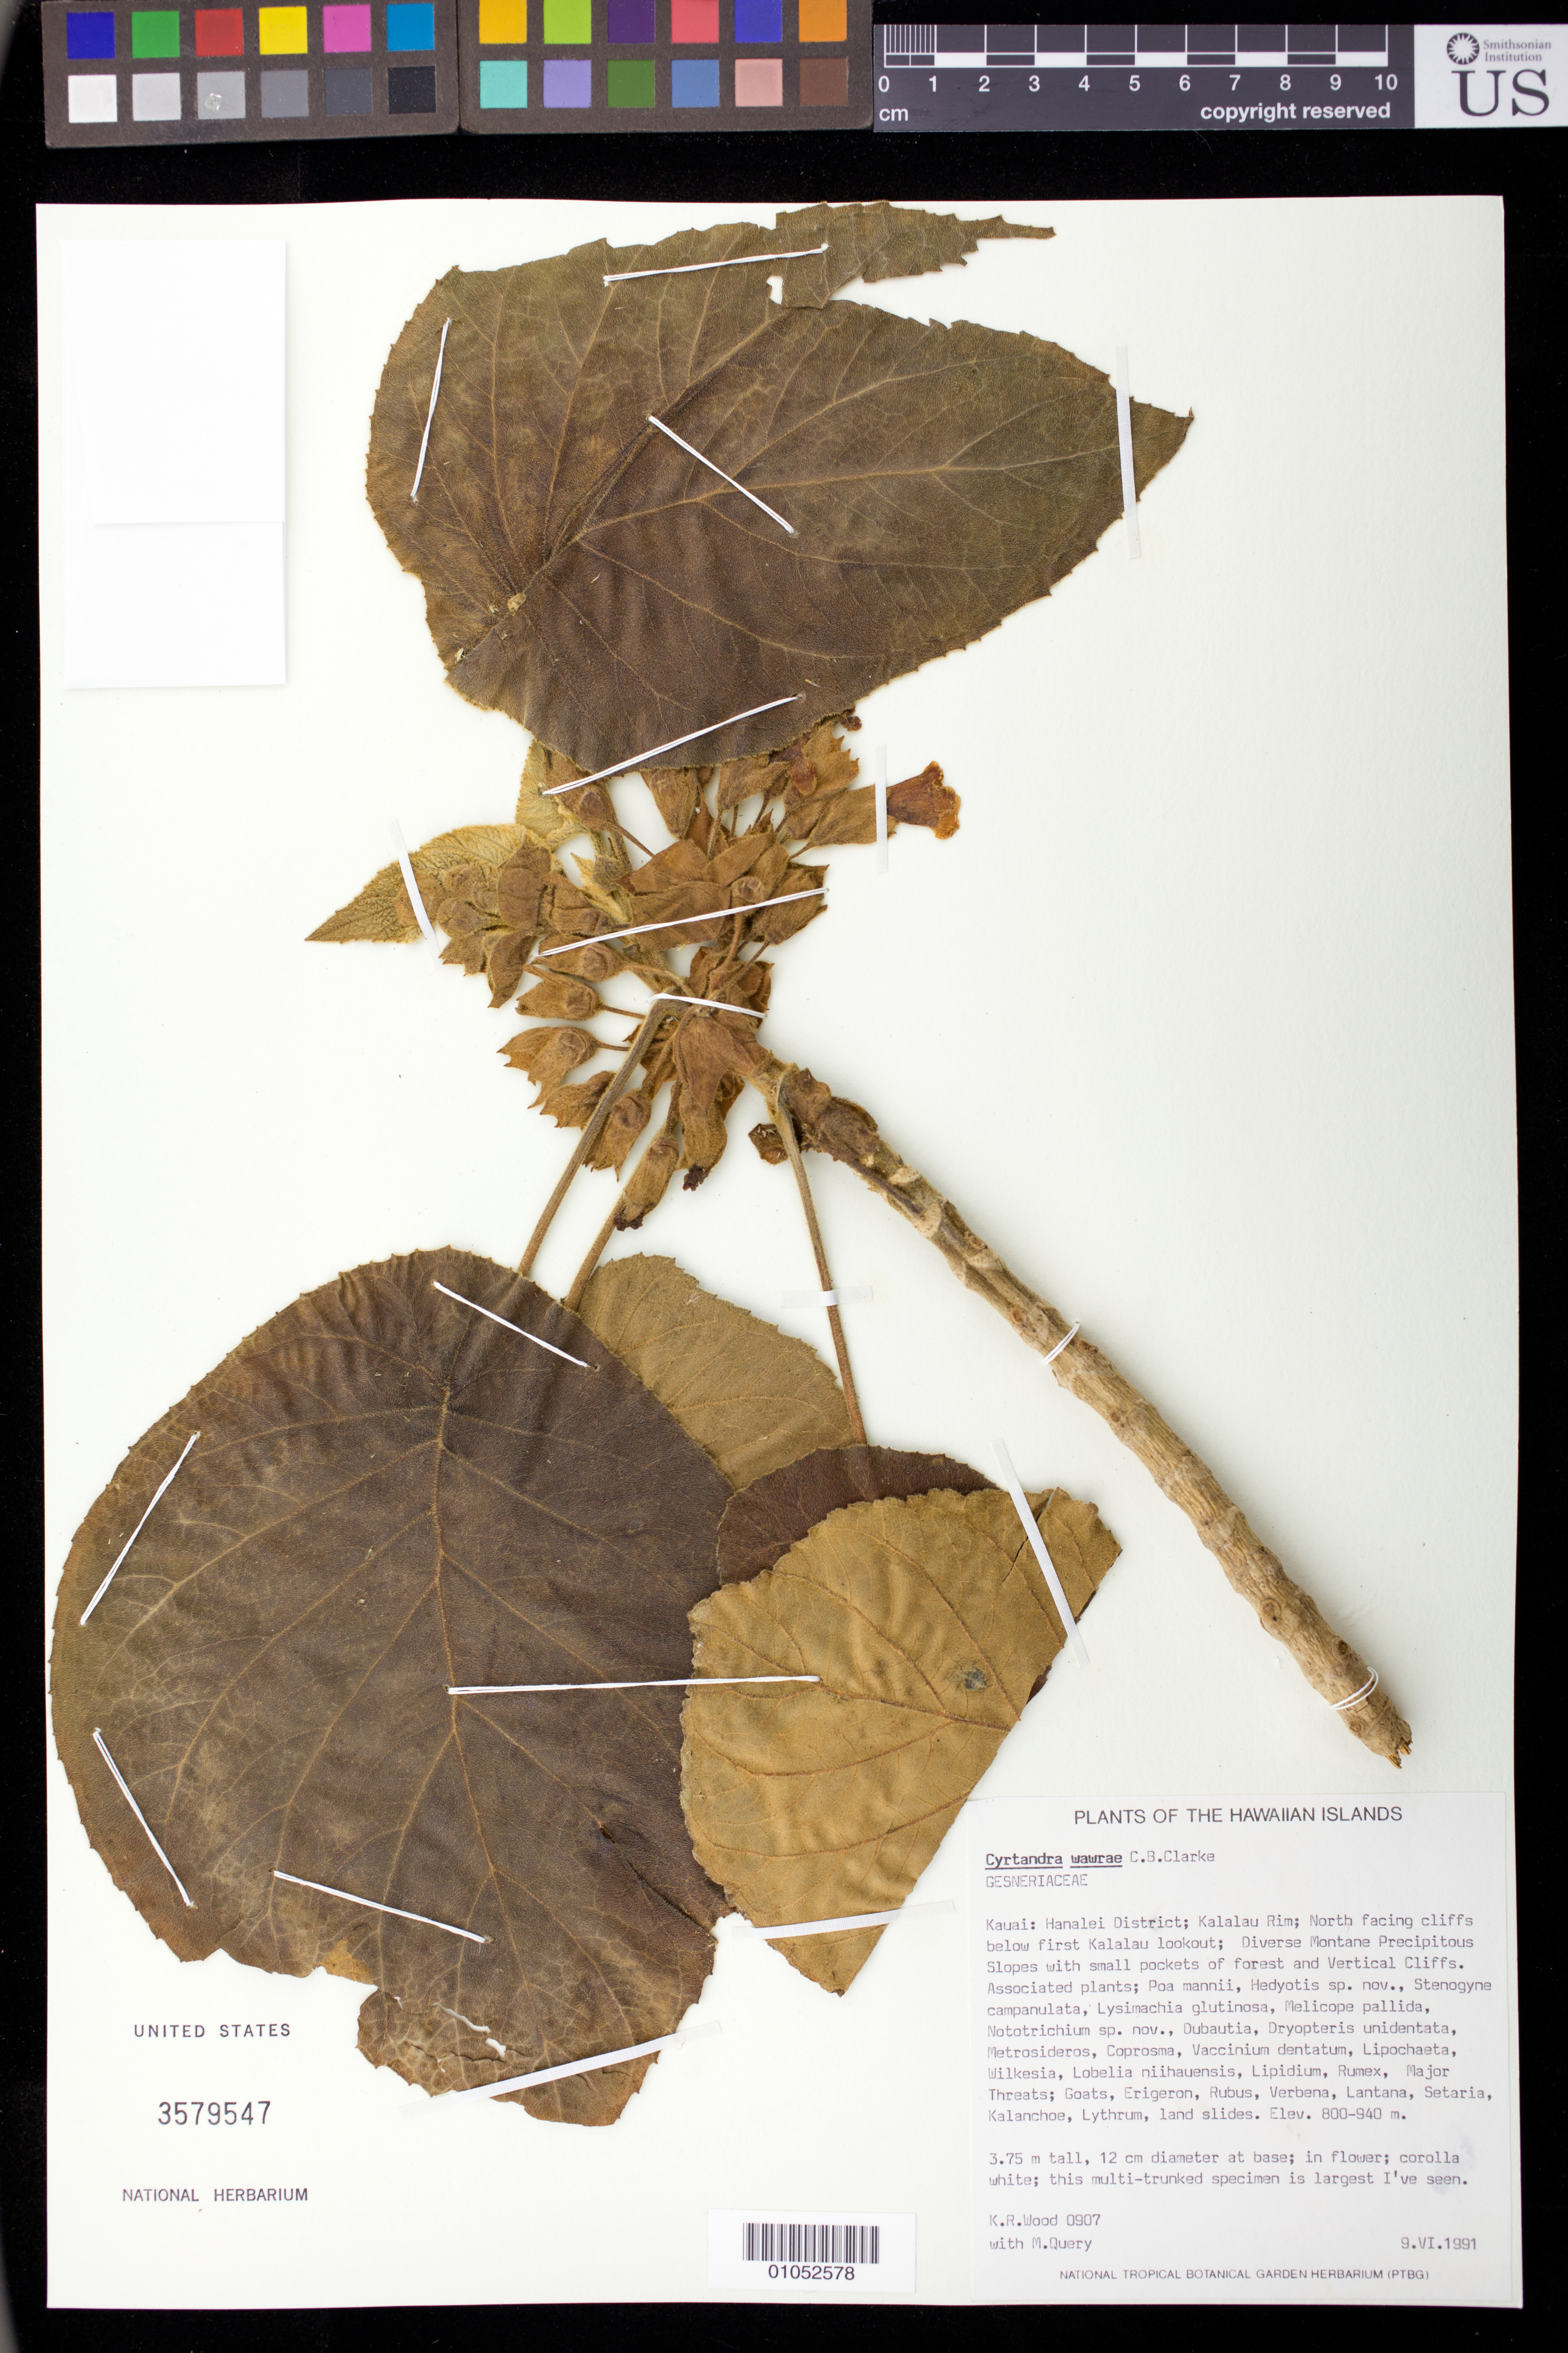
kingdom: Plantae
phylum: Tracheophyta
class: Magnoliopsida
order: Lamiales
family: Gesneriaceae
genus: Cyrtandra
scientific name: Cyrtandra wawrae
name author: C.B. Clarke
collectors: K. R. Wood & M. Query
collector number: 907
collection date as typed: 9 Jun 1991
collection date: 1991-06-09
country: United States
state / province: Hawaii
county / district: Kauai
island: Kaua'i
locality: Hanalei District, Kalalau Rim; north-facing cliffs below first Kalalau lookout.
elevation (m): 800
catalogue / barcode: US 3579547